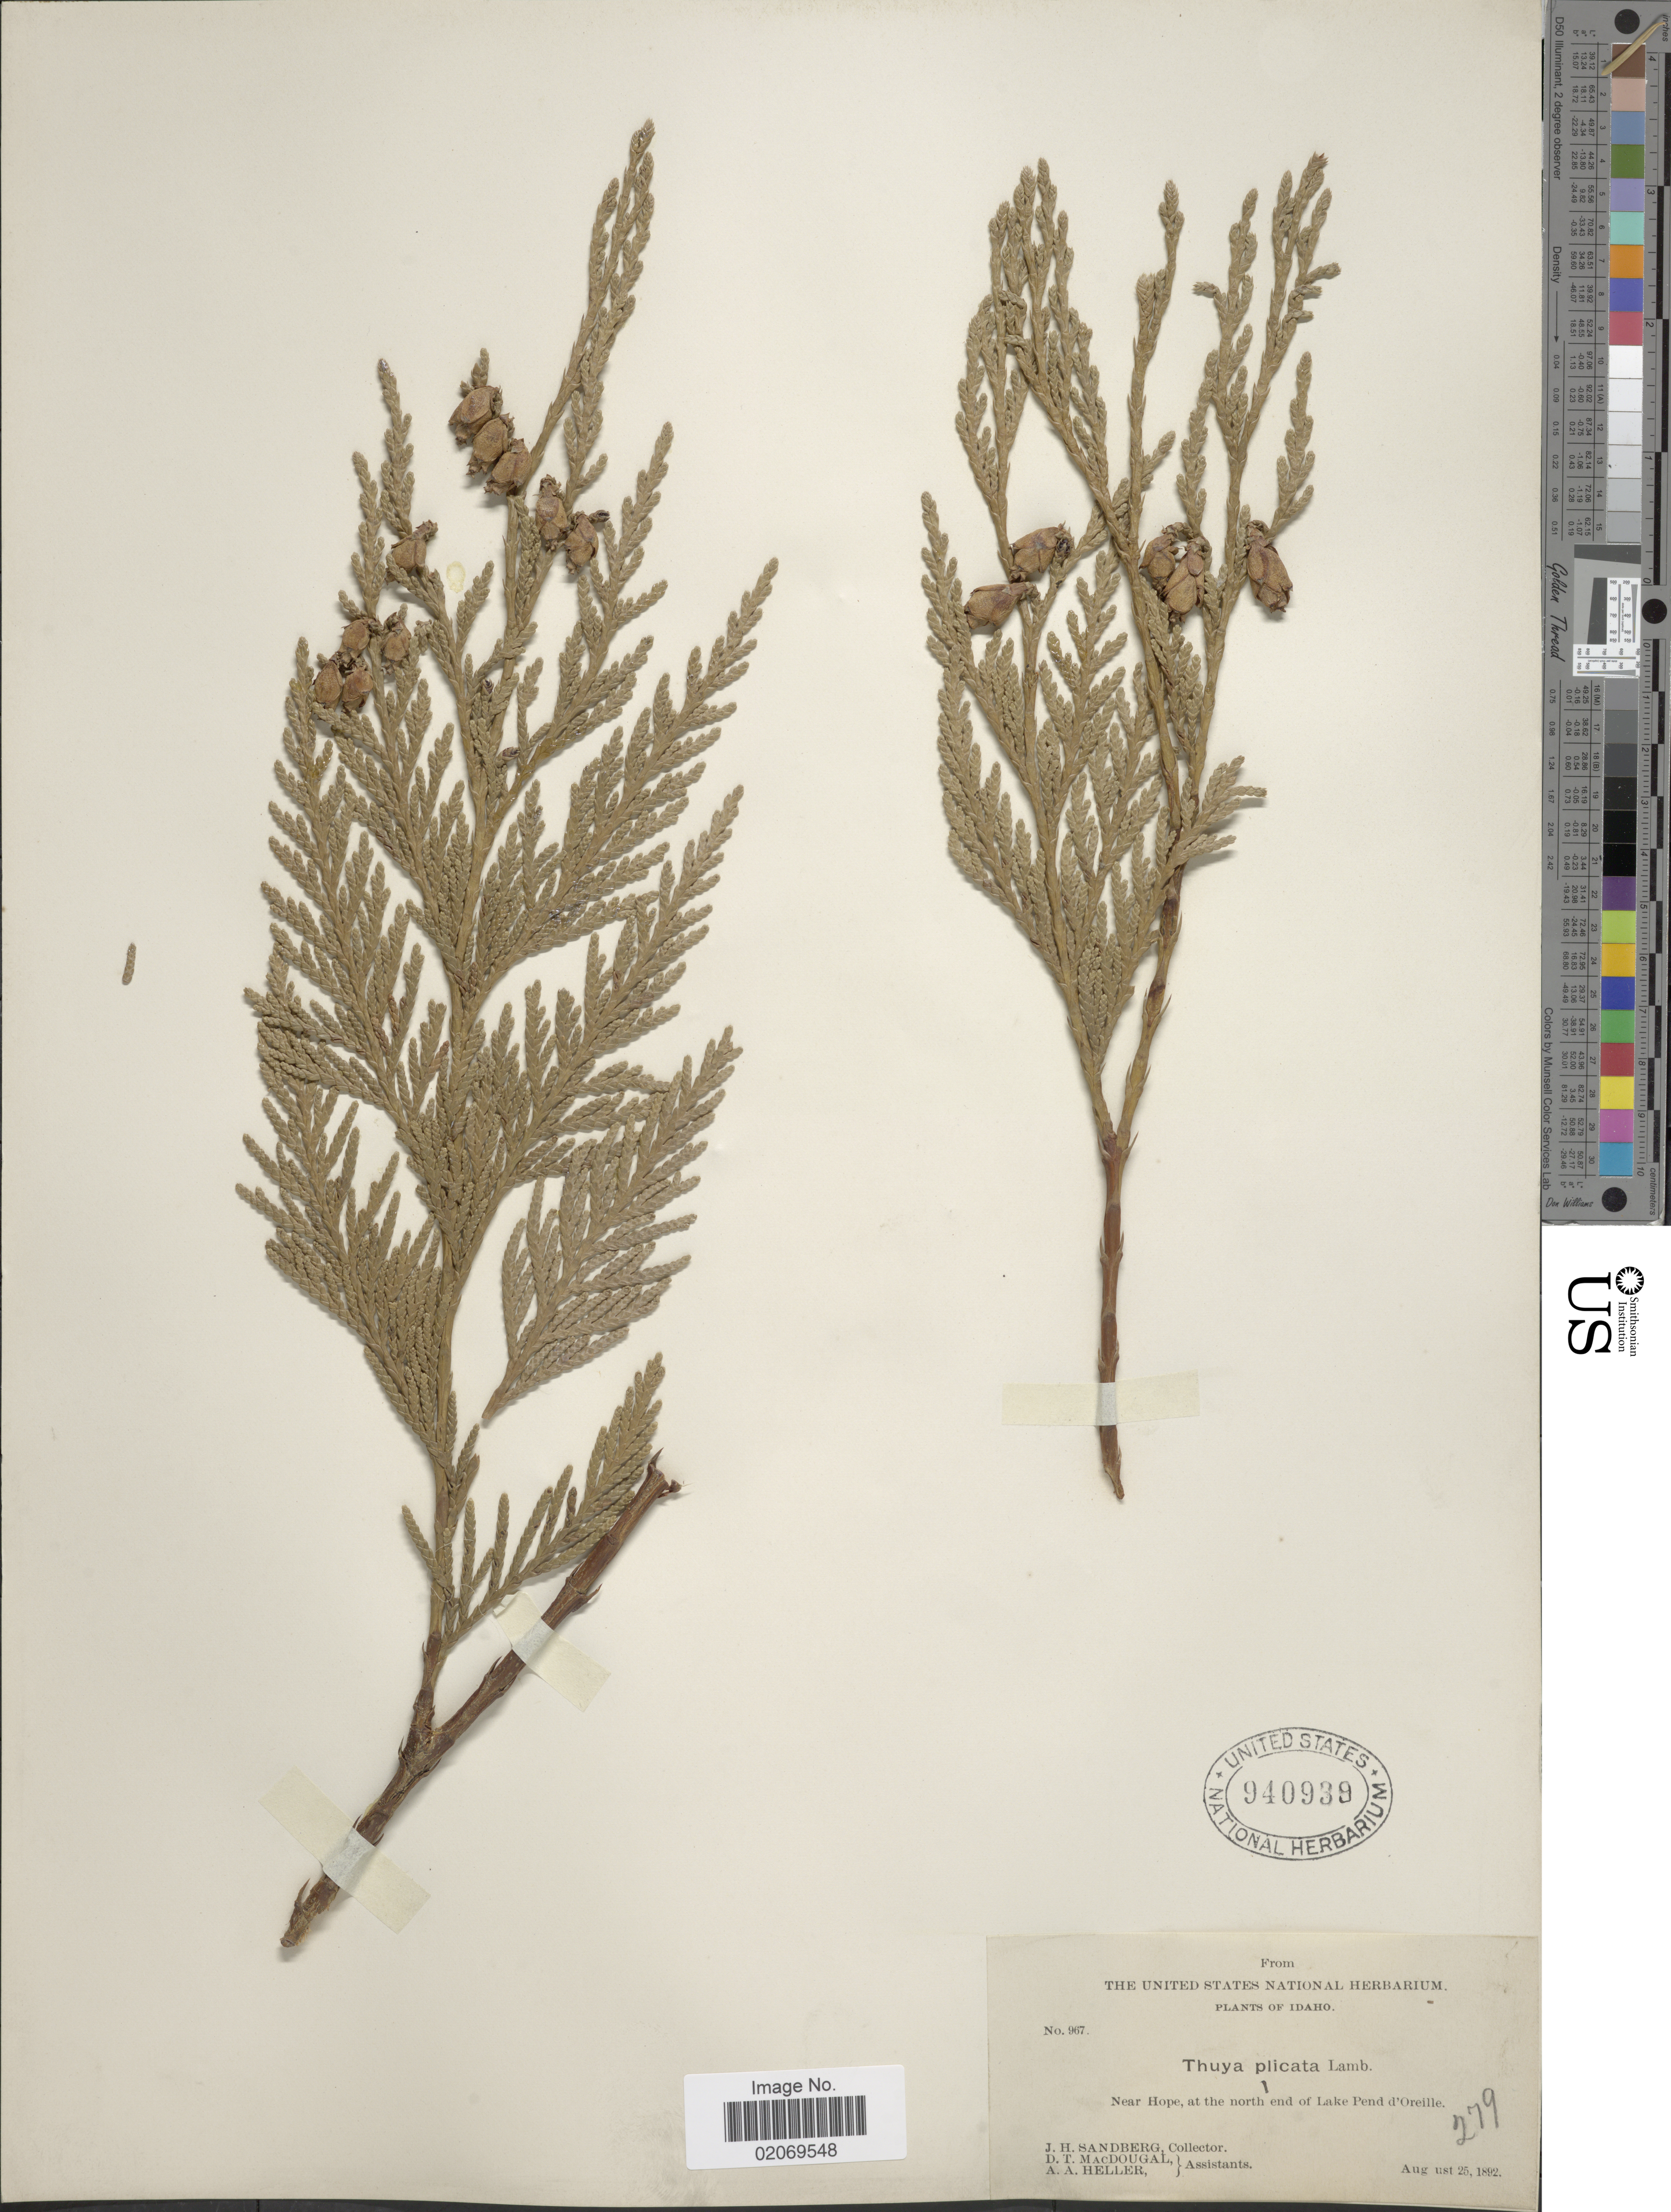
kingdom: Plantae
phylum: Tracheophyta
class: Pinopsida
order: Pinales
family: Cupressaceae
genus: Thuja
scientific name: Thuja plicata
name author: Donn & D. Don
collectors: J. H. Sandberg, D. T. MacDougal & A. A. Heller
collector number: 967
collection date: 1892-08-25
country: United States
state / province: Idaho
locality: Near Hope, at the north end of Lake Pend d'Oreille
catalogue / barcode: US 940939